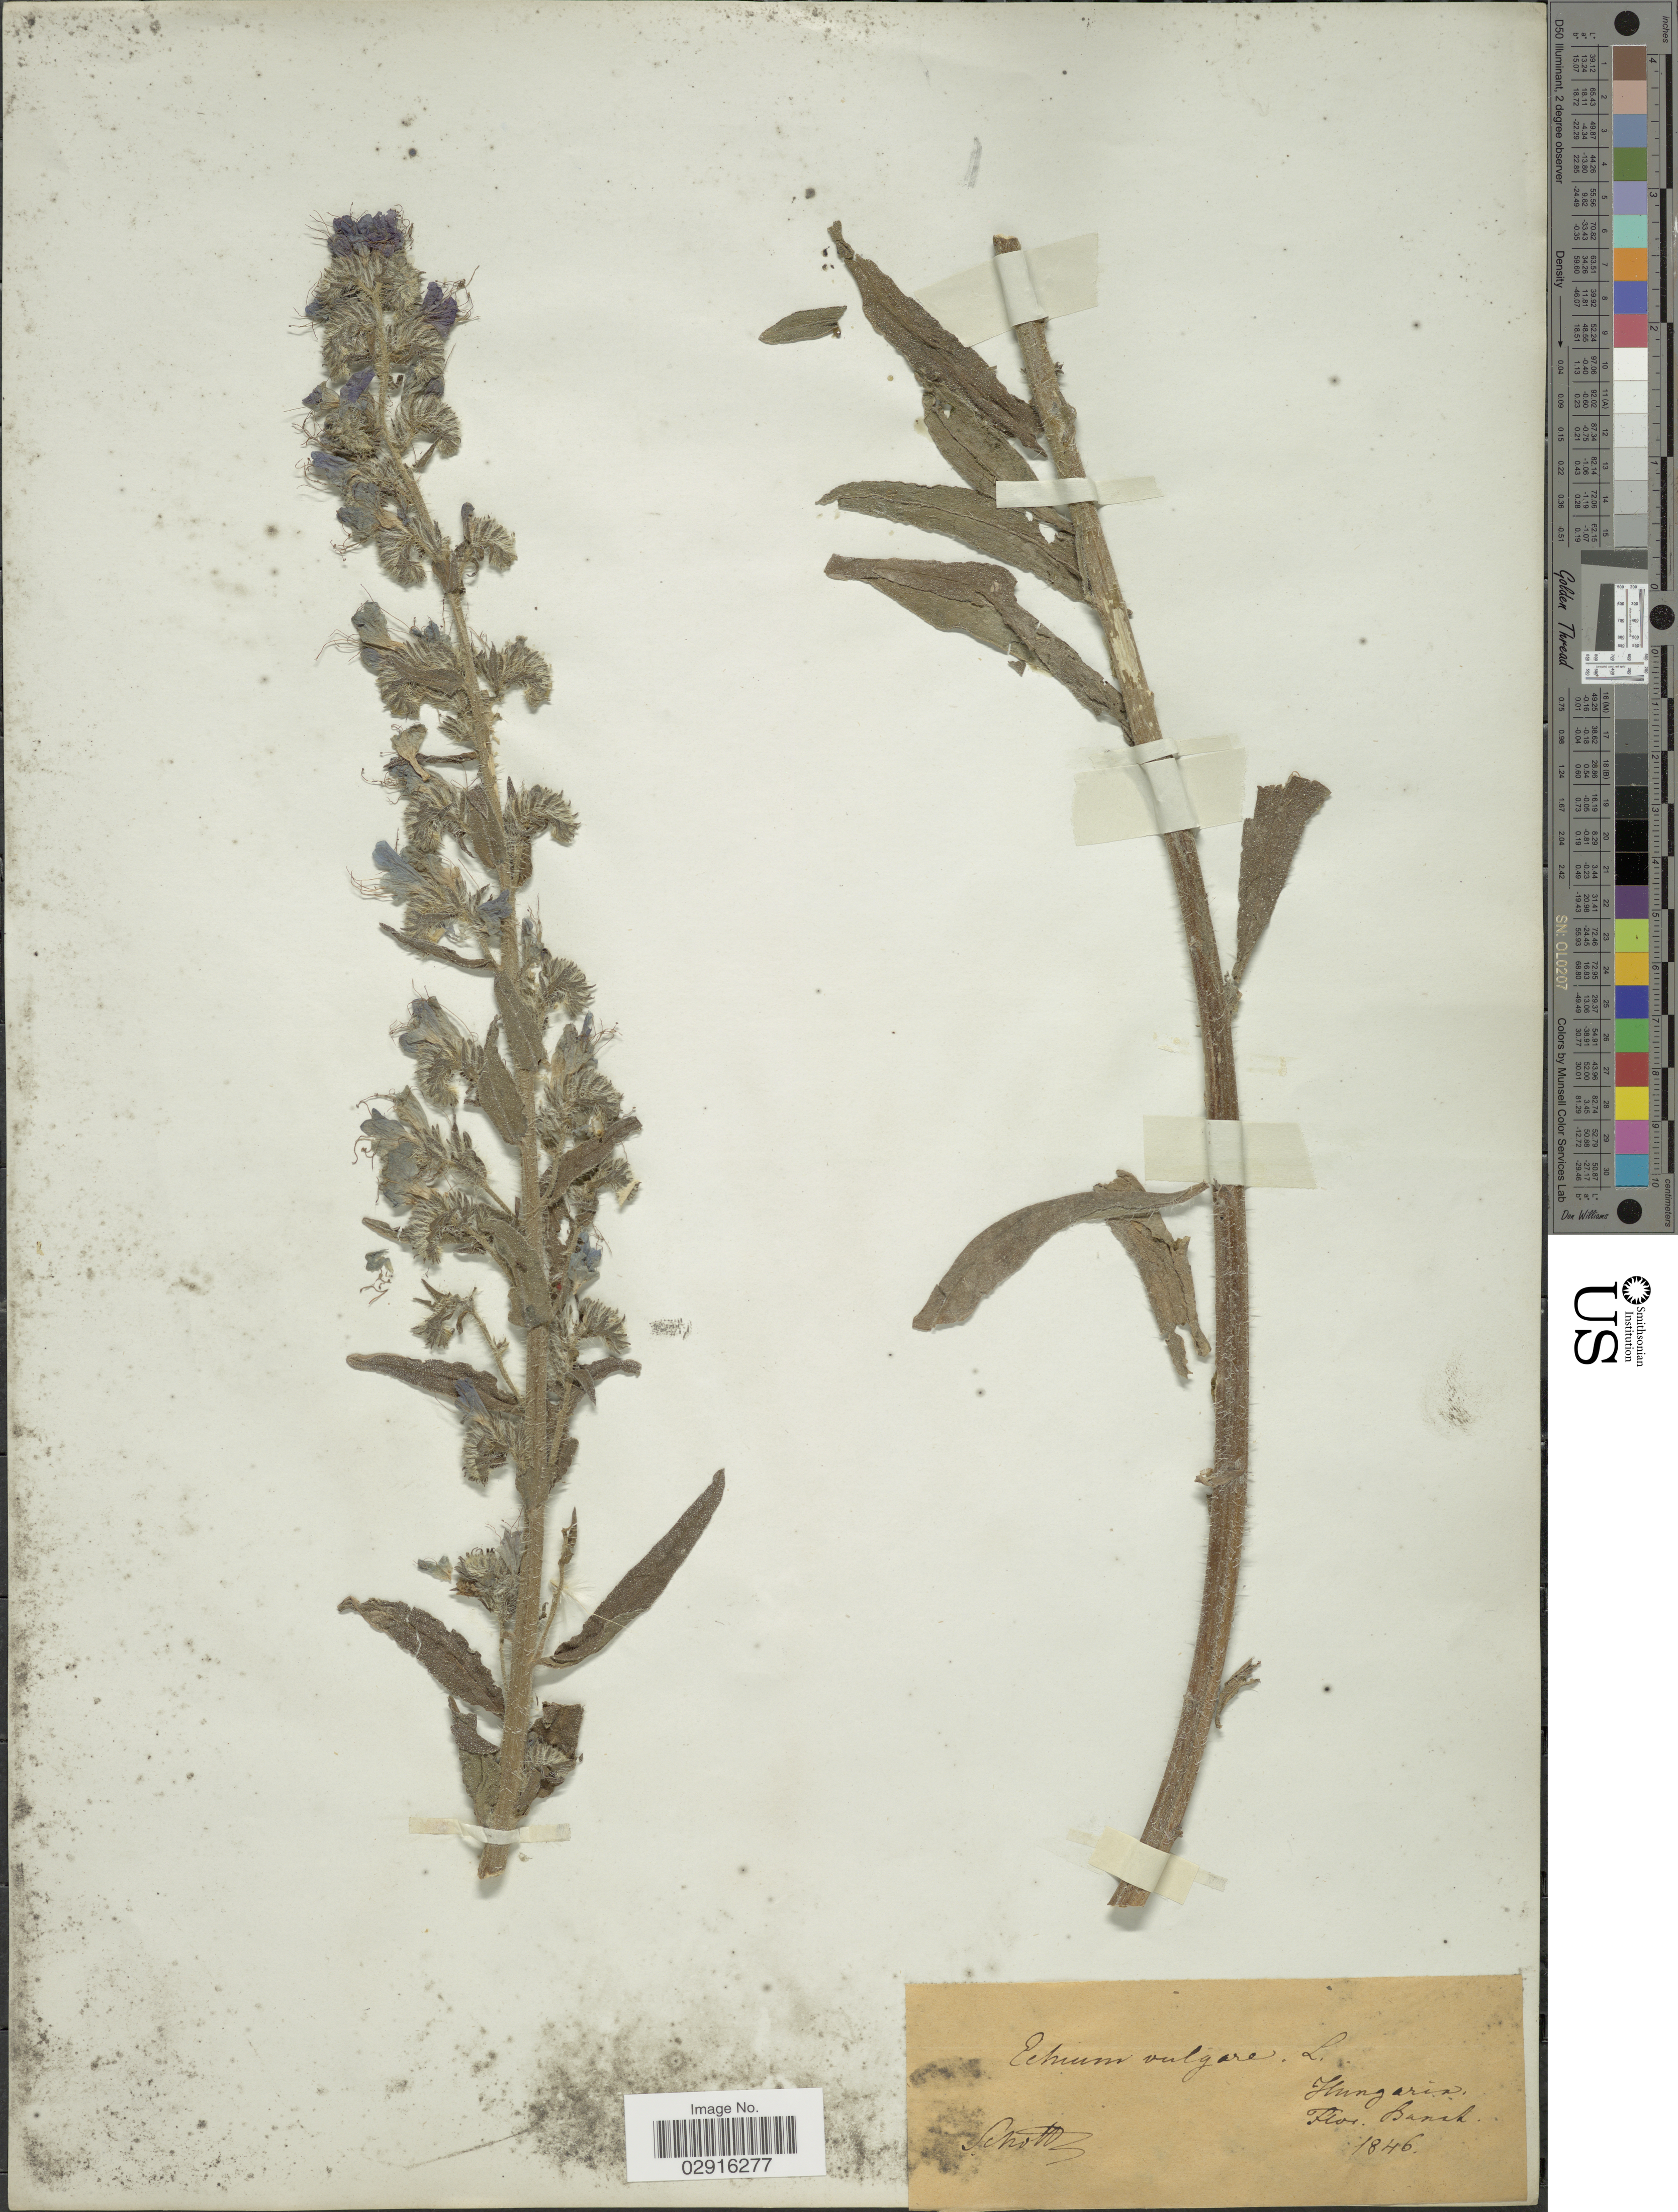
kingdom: Plantae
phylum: Tracheophyta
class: Magnoliopsida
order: Boraginales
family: Boraginaceae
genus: Echium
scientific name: Echium vulgare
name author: L.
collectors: Schott, --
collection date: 1846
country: Hungary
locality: Flor. Banat.